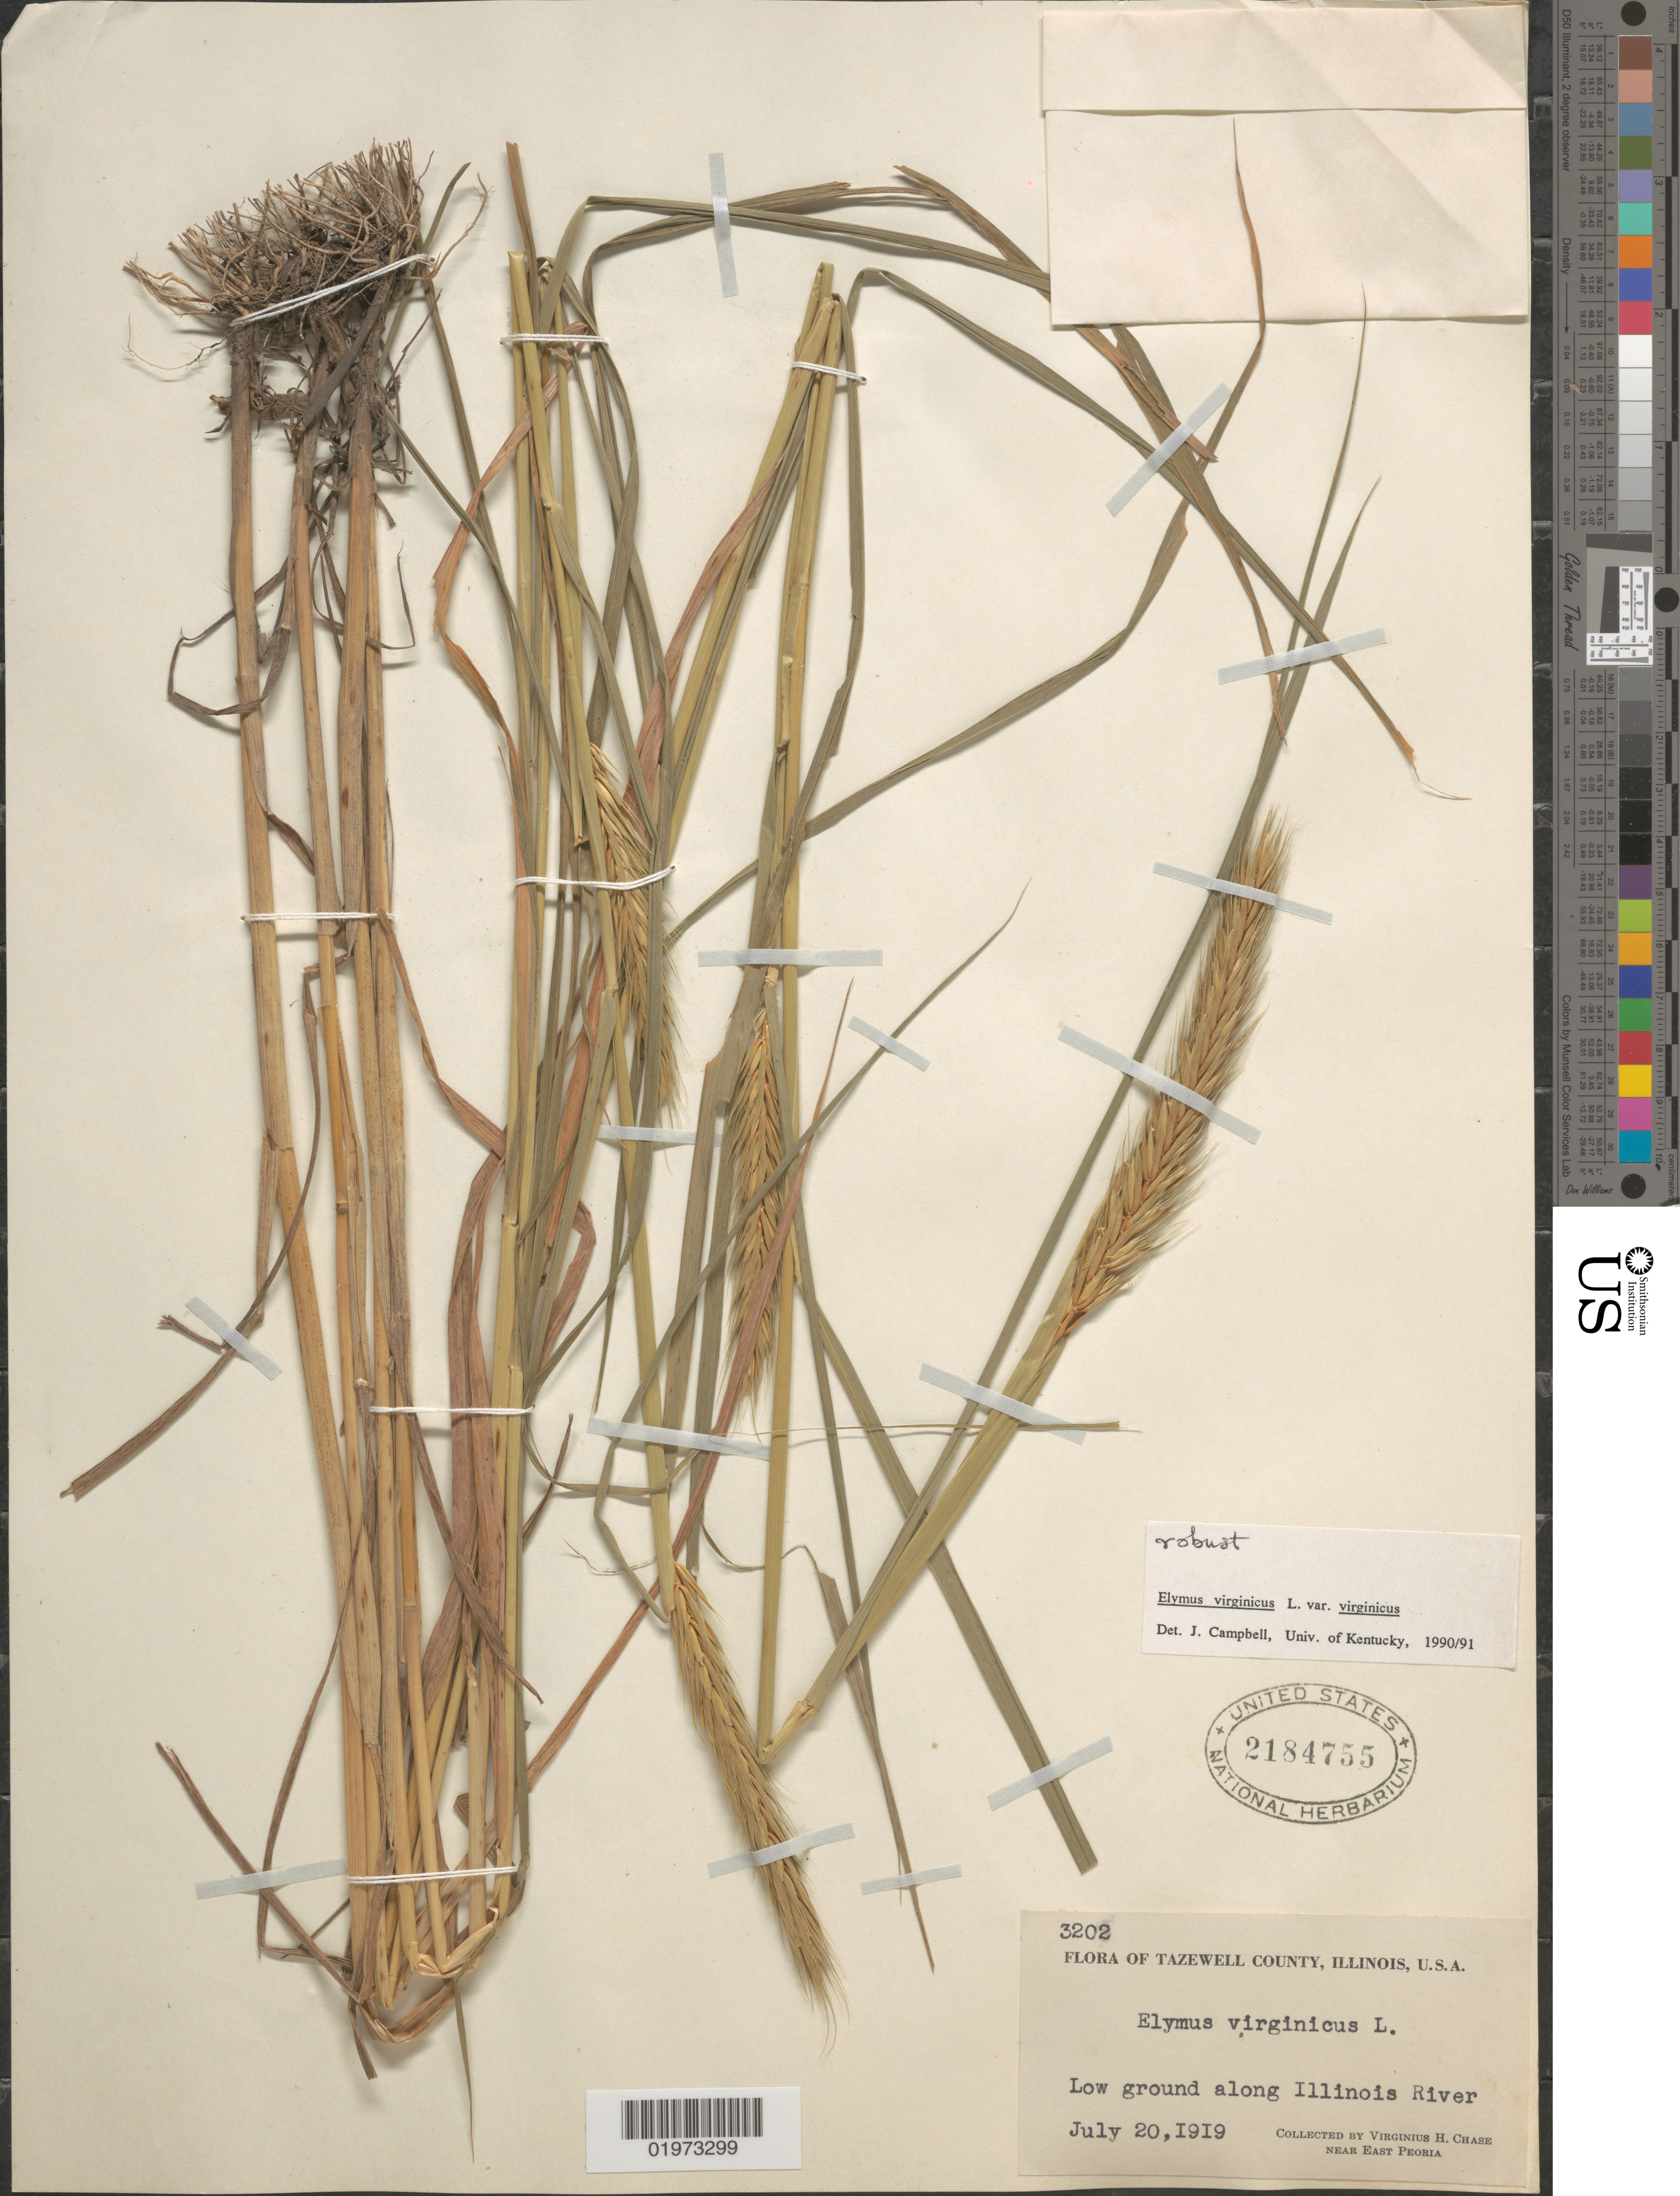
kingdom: Plantae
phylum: Tracheophyta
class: Liliopsida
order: Poales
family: Poaceae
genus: Elymus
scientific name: Elymus virginicus var. virginicus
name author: L.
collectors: V. H. Chase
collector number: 3202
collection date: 1919-07-20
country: United States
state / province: Illinois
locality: Tazewell County. Low ground along Illinois River. Near East Peoria.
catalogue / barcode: US 2184755